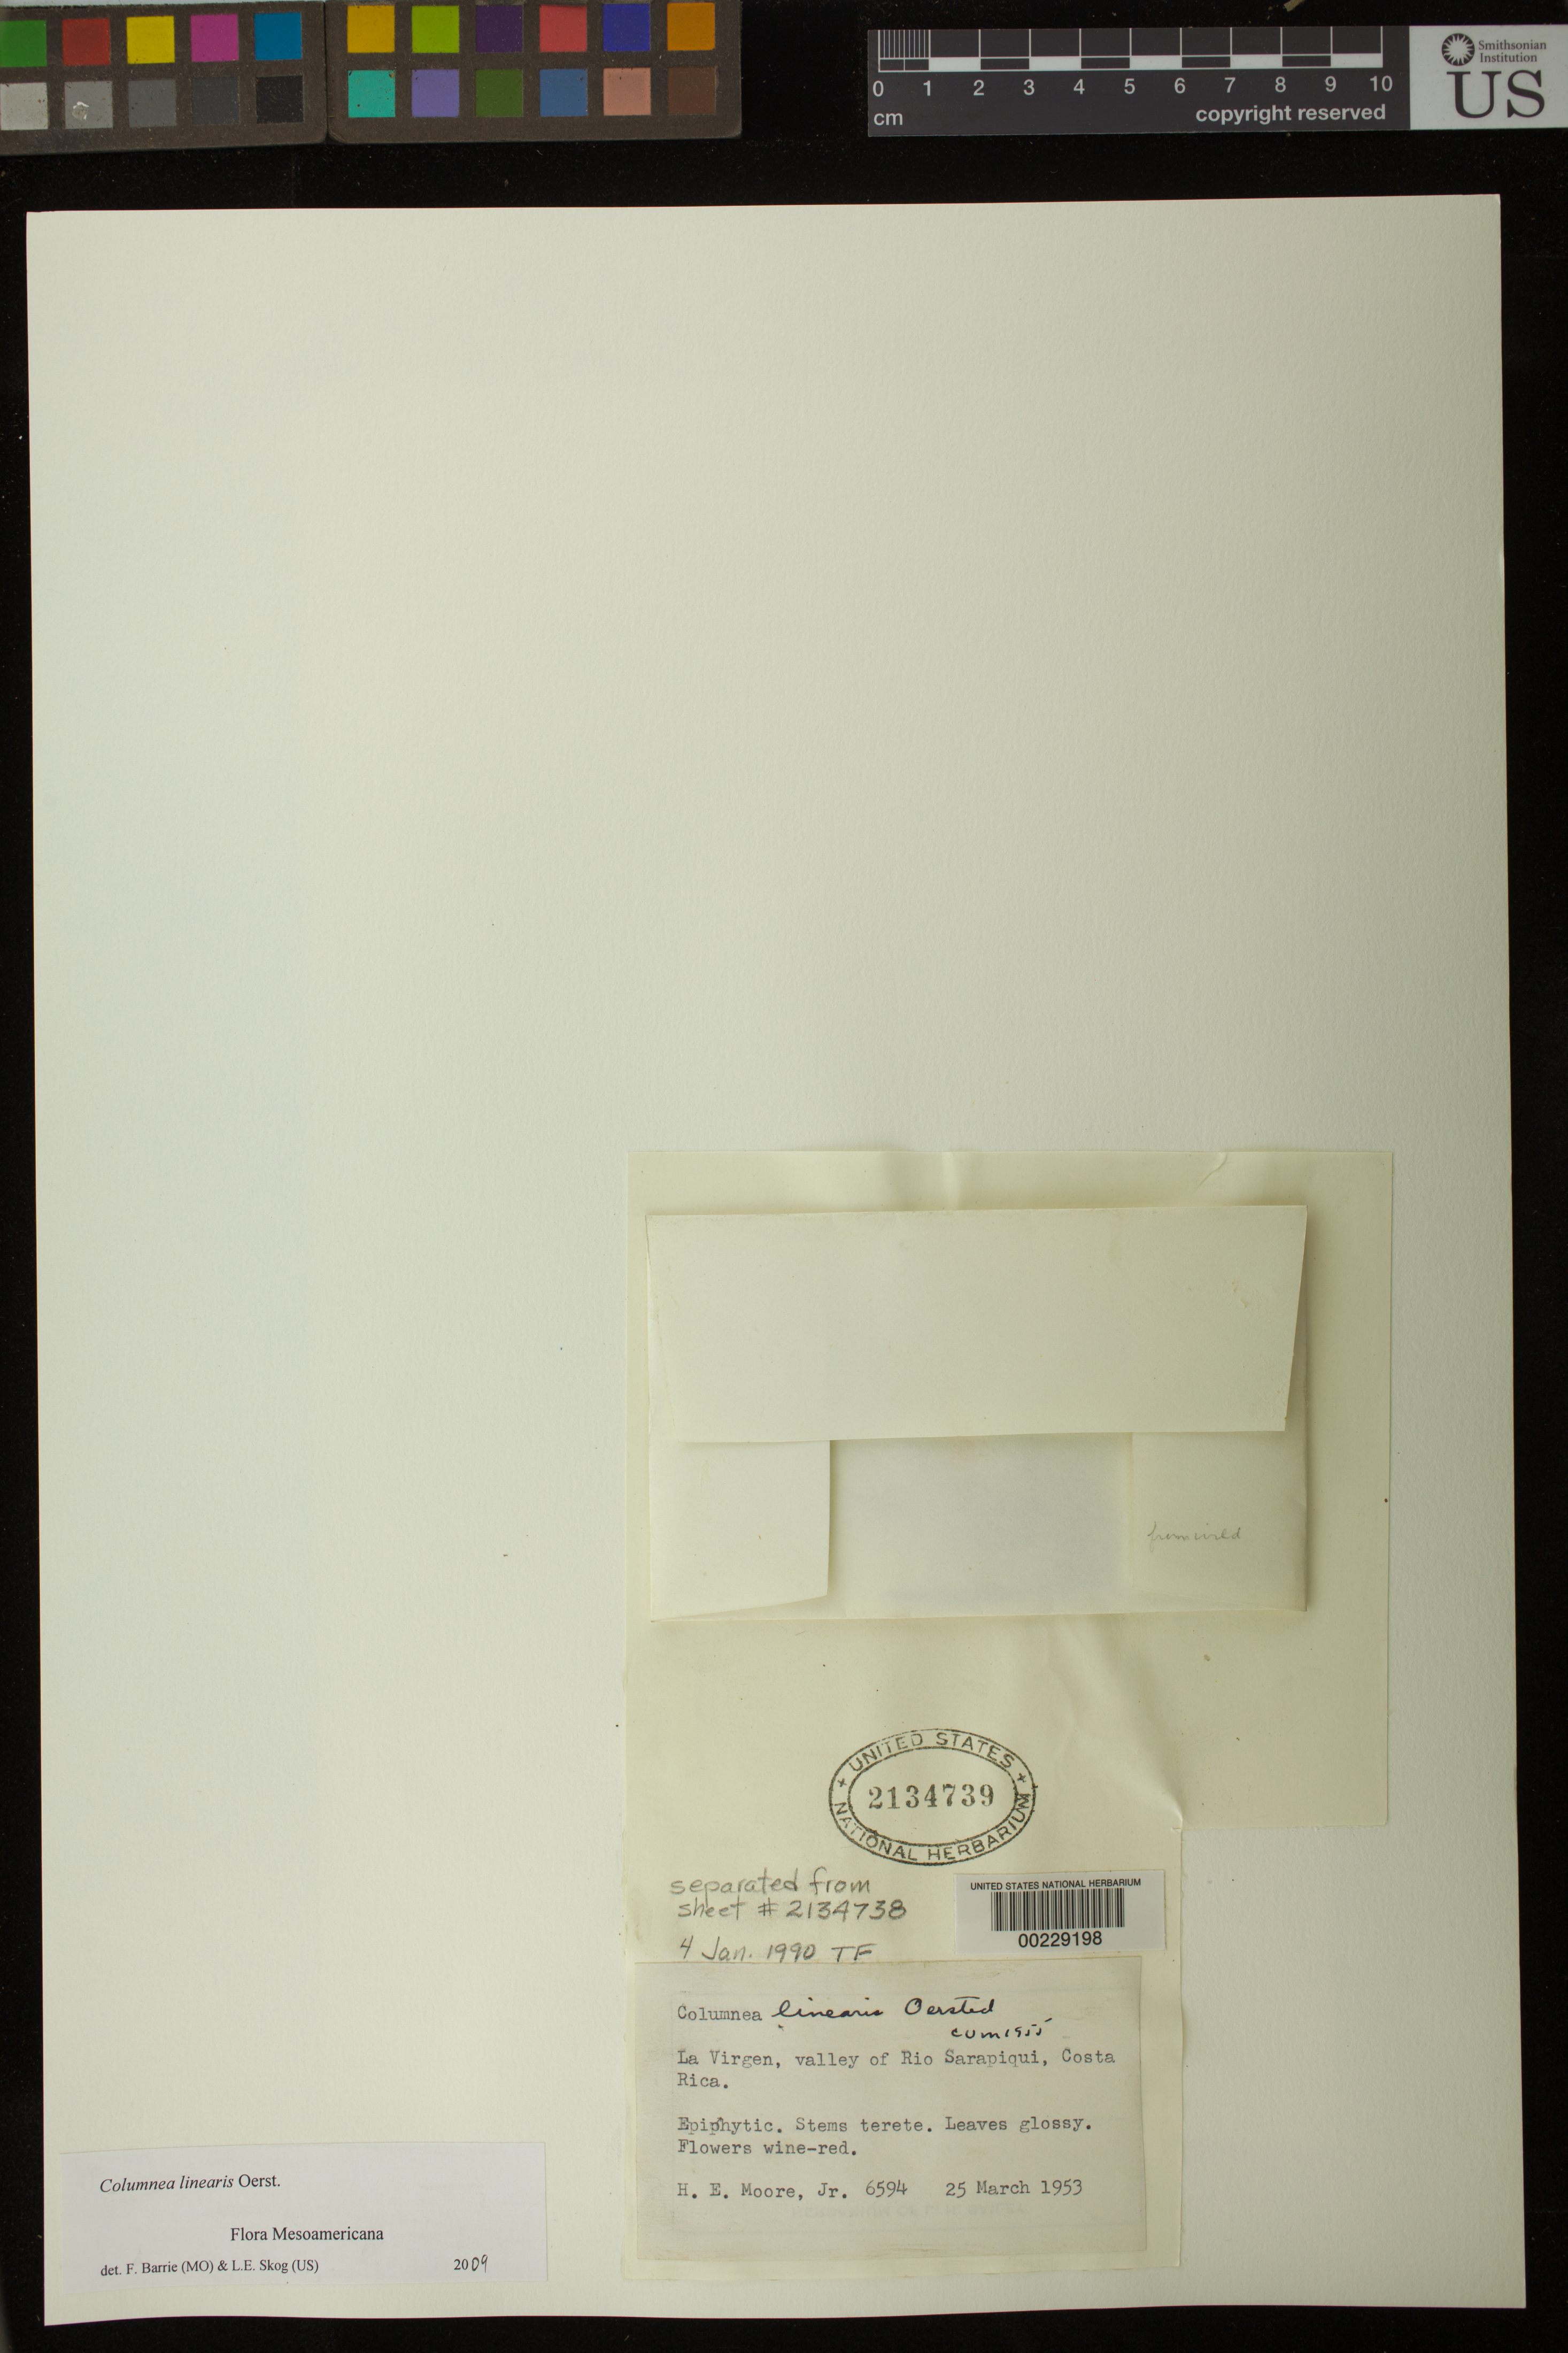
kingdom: Plantae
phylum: Tracheophyta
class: Magnoliopsida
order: Lamiales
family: Gesneriaceae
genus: Columnea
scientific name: Columnea linearis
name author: Oerst.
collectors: H. E. Moore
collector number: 6594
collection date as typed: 25 Mar 1953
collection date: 1953-03-25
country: Costa Rica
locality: La Virgen, valley of Rio Sarapiqui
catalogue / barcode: US 2134739